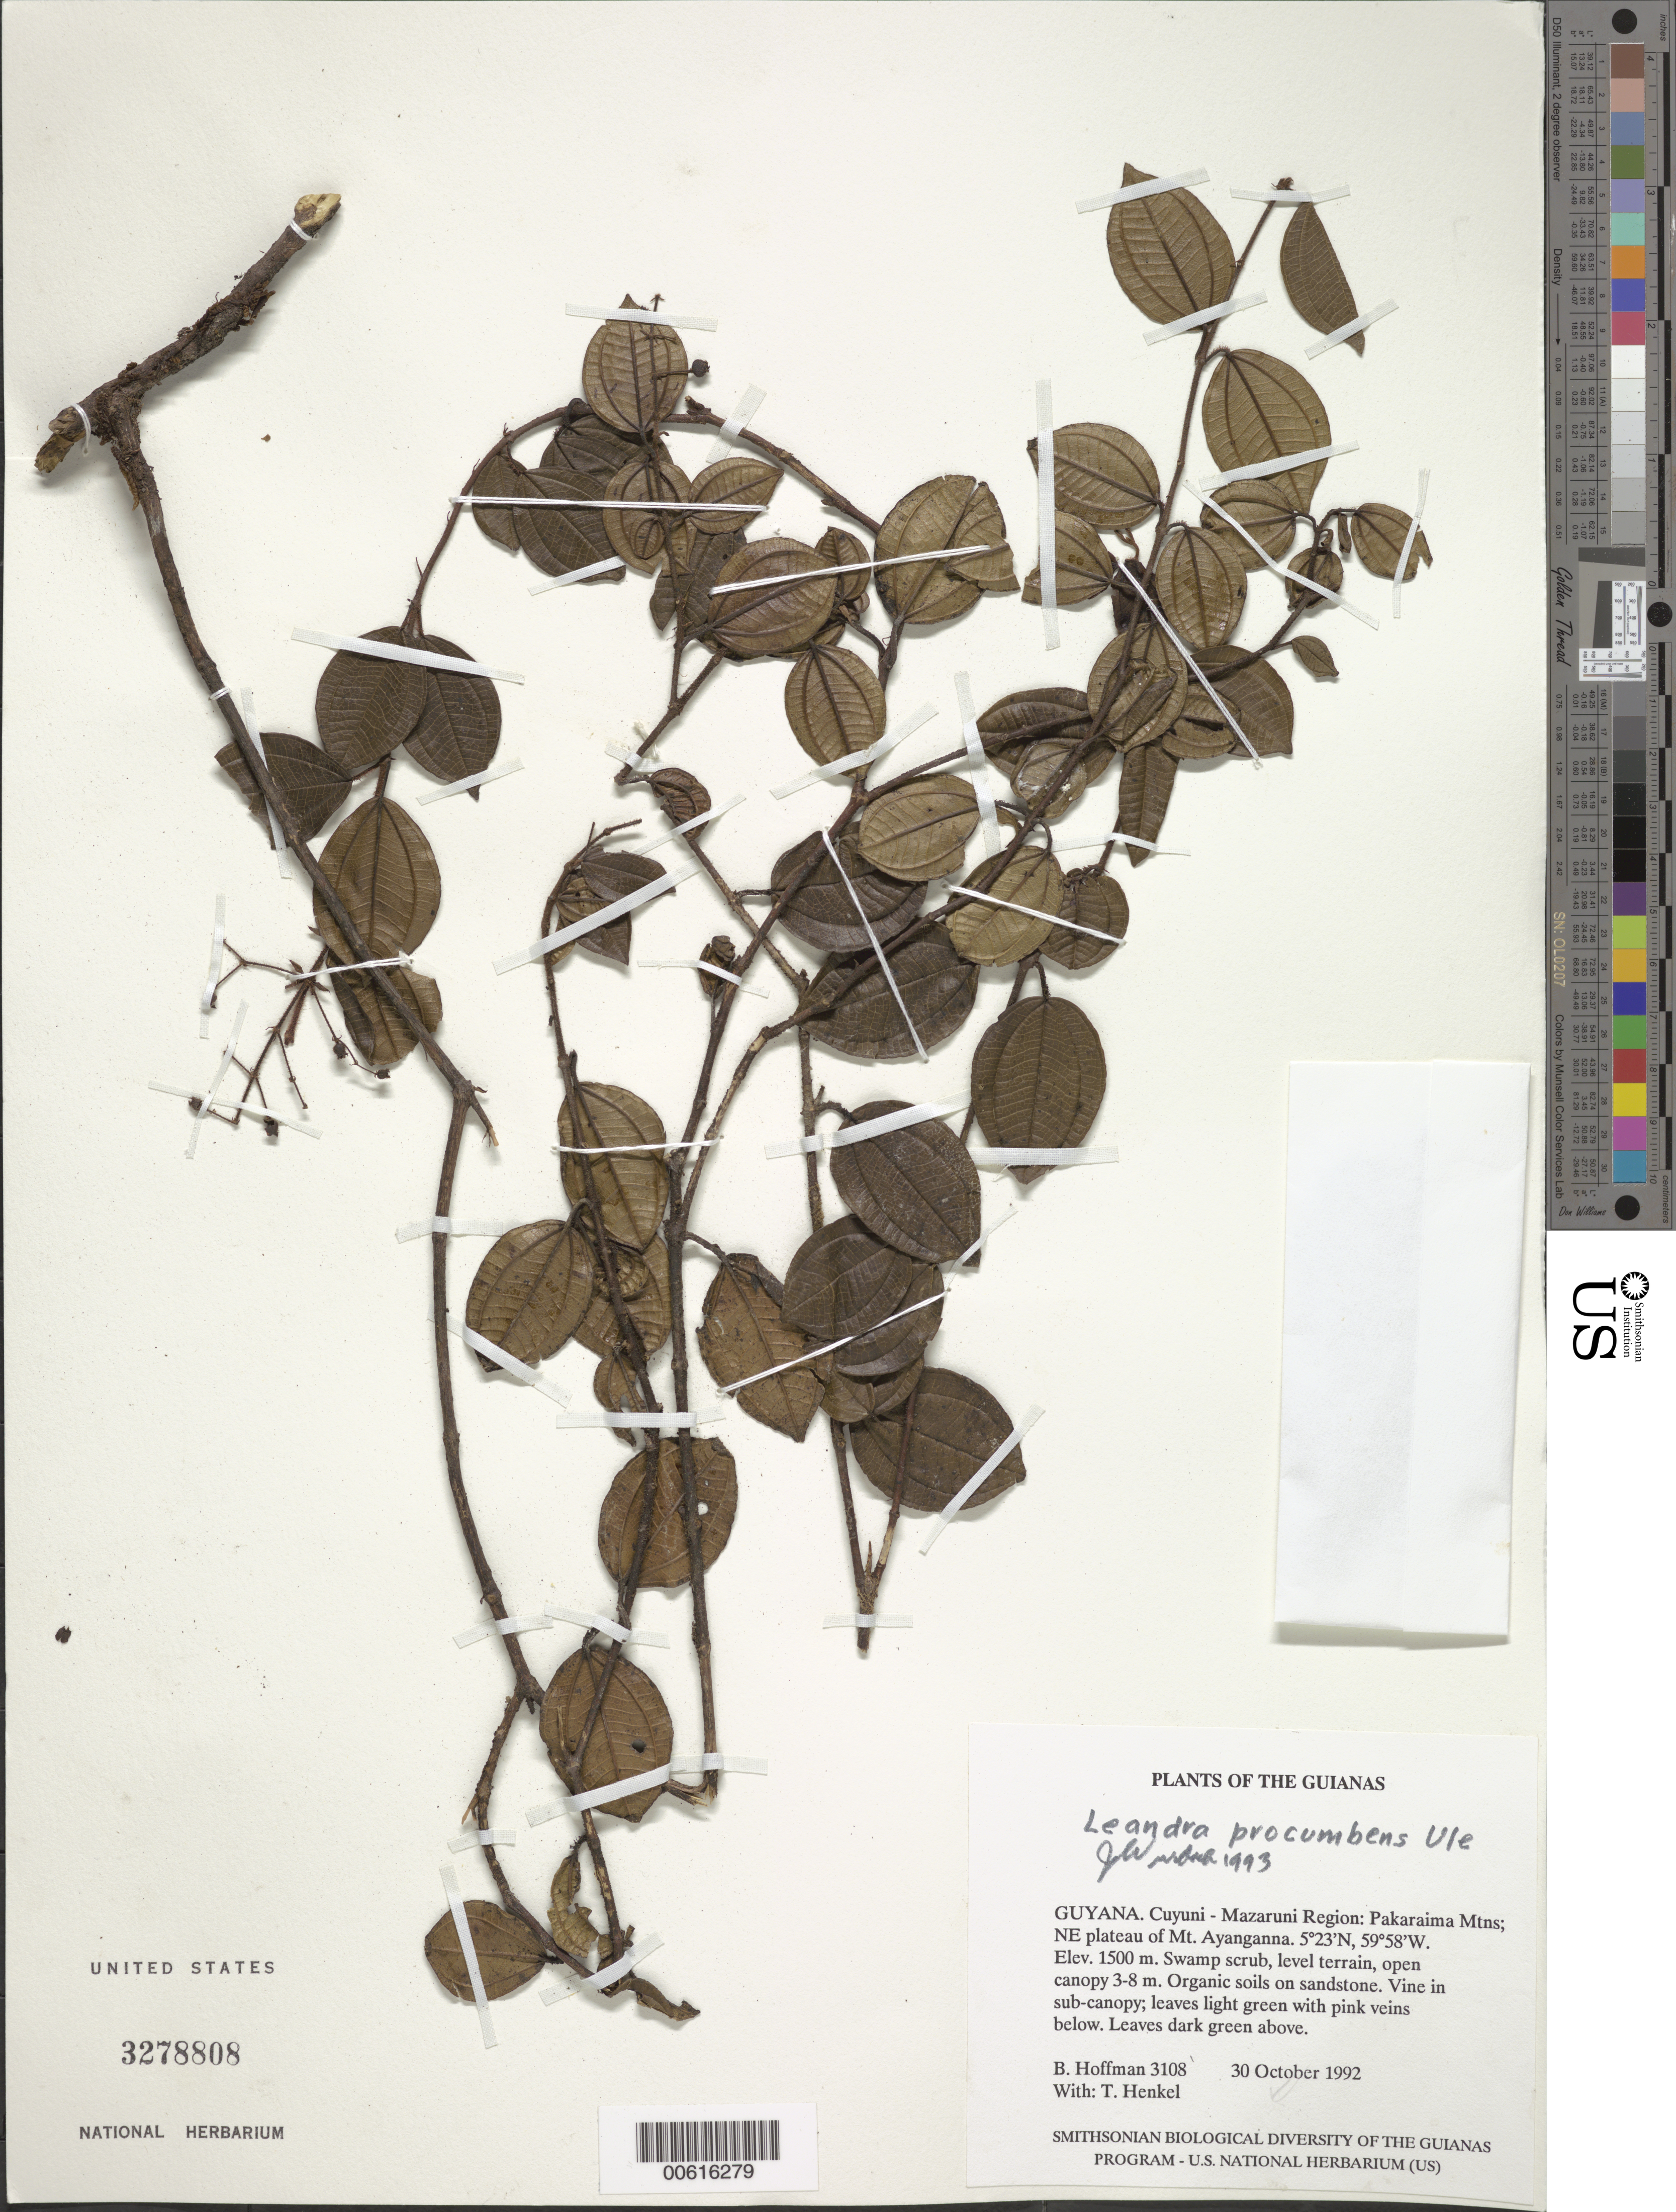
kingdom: Plantae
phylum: Tracheophyta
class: Magnoliopsida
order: Myrtales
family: Melastomataceae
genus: Leandra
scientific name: Leandra procumbens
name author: Ule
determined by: Wurdack, John J., (US), US (UNITED STATES)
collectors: B. Hoffman & T. Henkel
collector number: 3108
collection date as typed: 30 October 1992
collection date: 1992-10-30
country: Guyana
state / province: Cuyuni-Mazaruni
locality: Pakaraima Mountains; NE plateau of Mt. Ayanganna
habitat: Swamp scrub, level terrain, open canopy 3-8 m. Organic soils on sandstone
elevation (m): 1500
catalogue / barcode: US 3278808